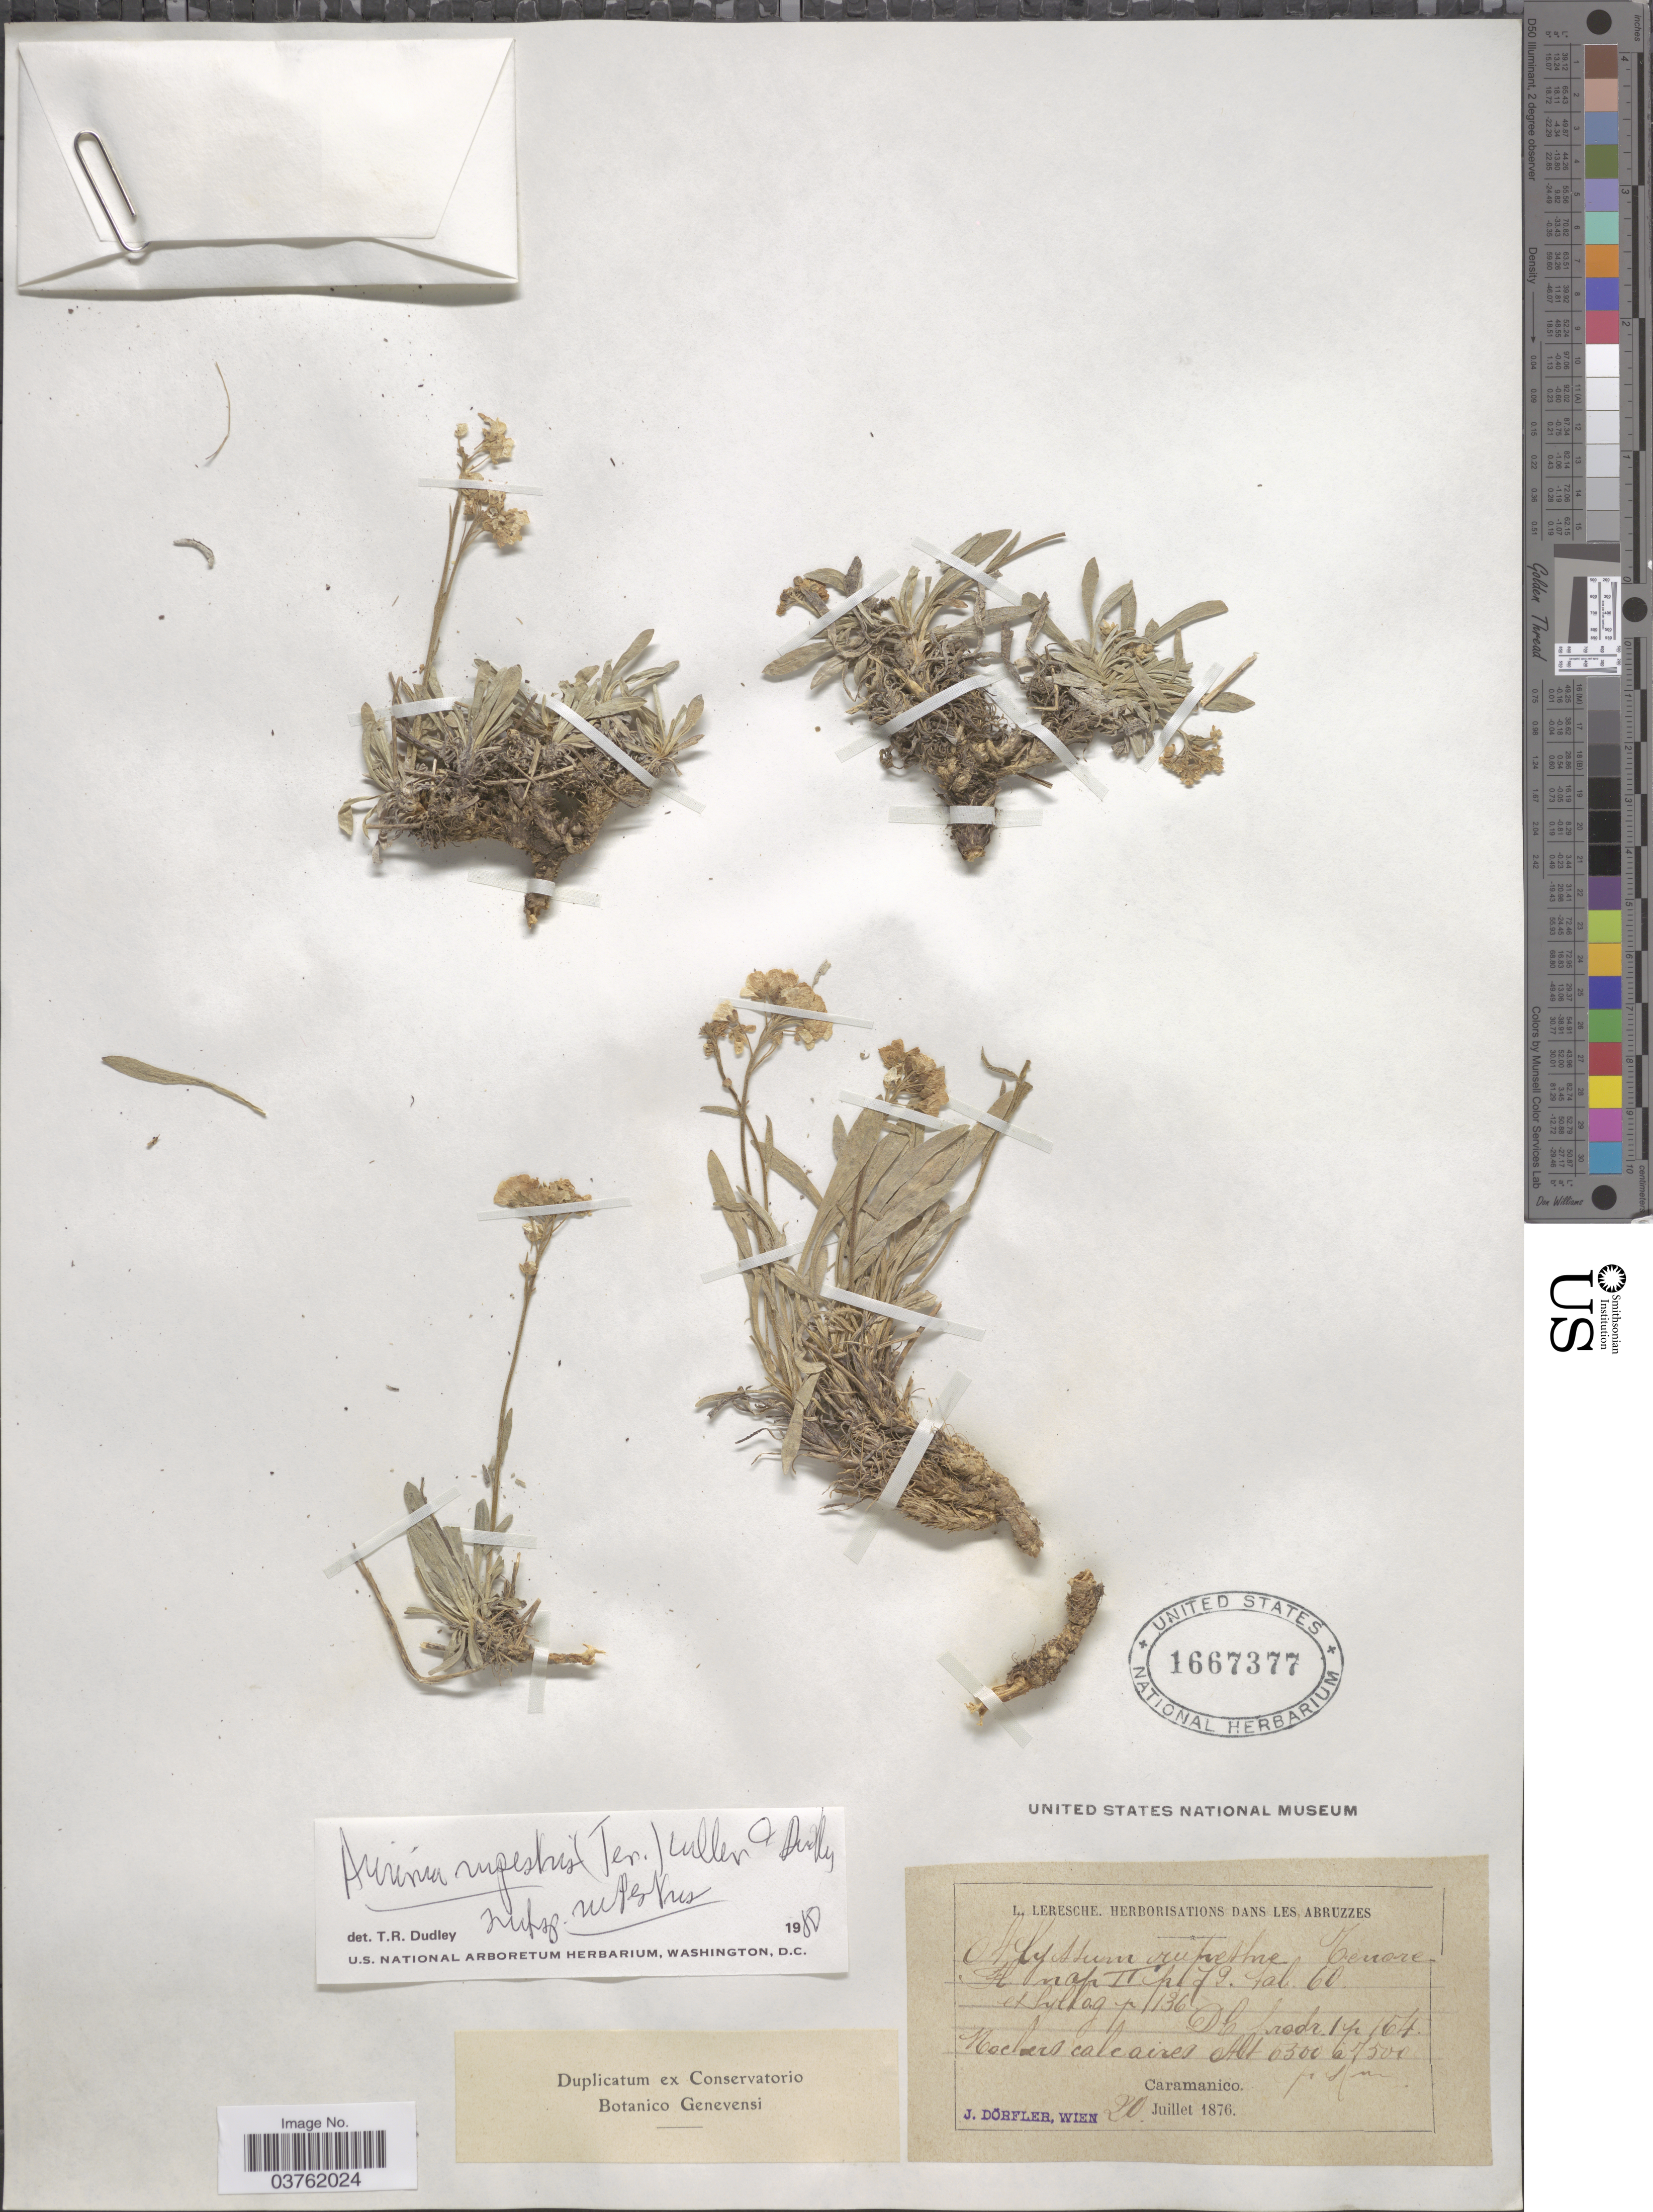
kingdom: Plantae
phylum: Tracheophyta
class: Magnoliopsida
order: Brassicales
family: Brassicaceae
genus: Alyssum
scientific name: Alyssum rupestre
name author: Ten.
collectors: J. Dörfler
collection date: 1876-07-20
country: Italy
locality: Rochers calcaires. Caramanico.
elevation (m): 1981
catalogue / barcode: US 1667377